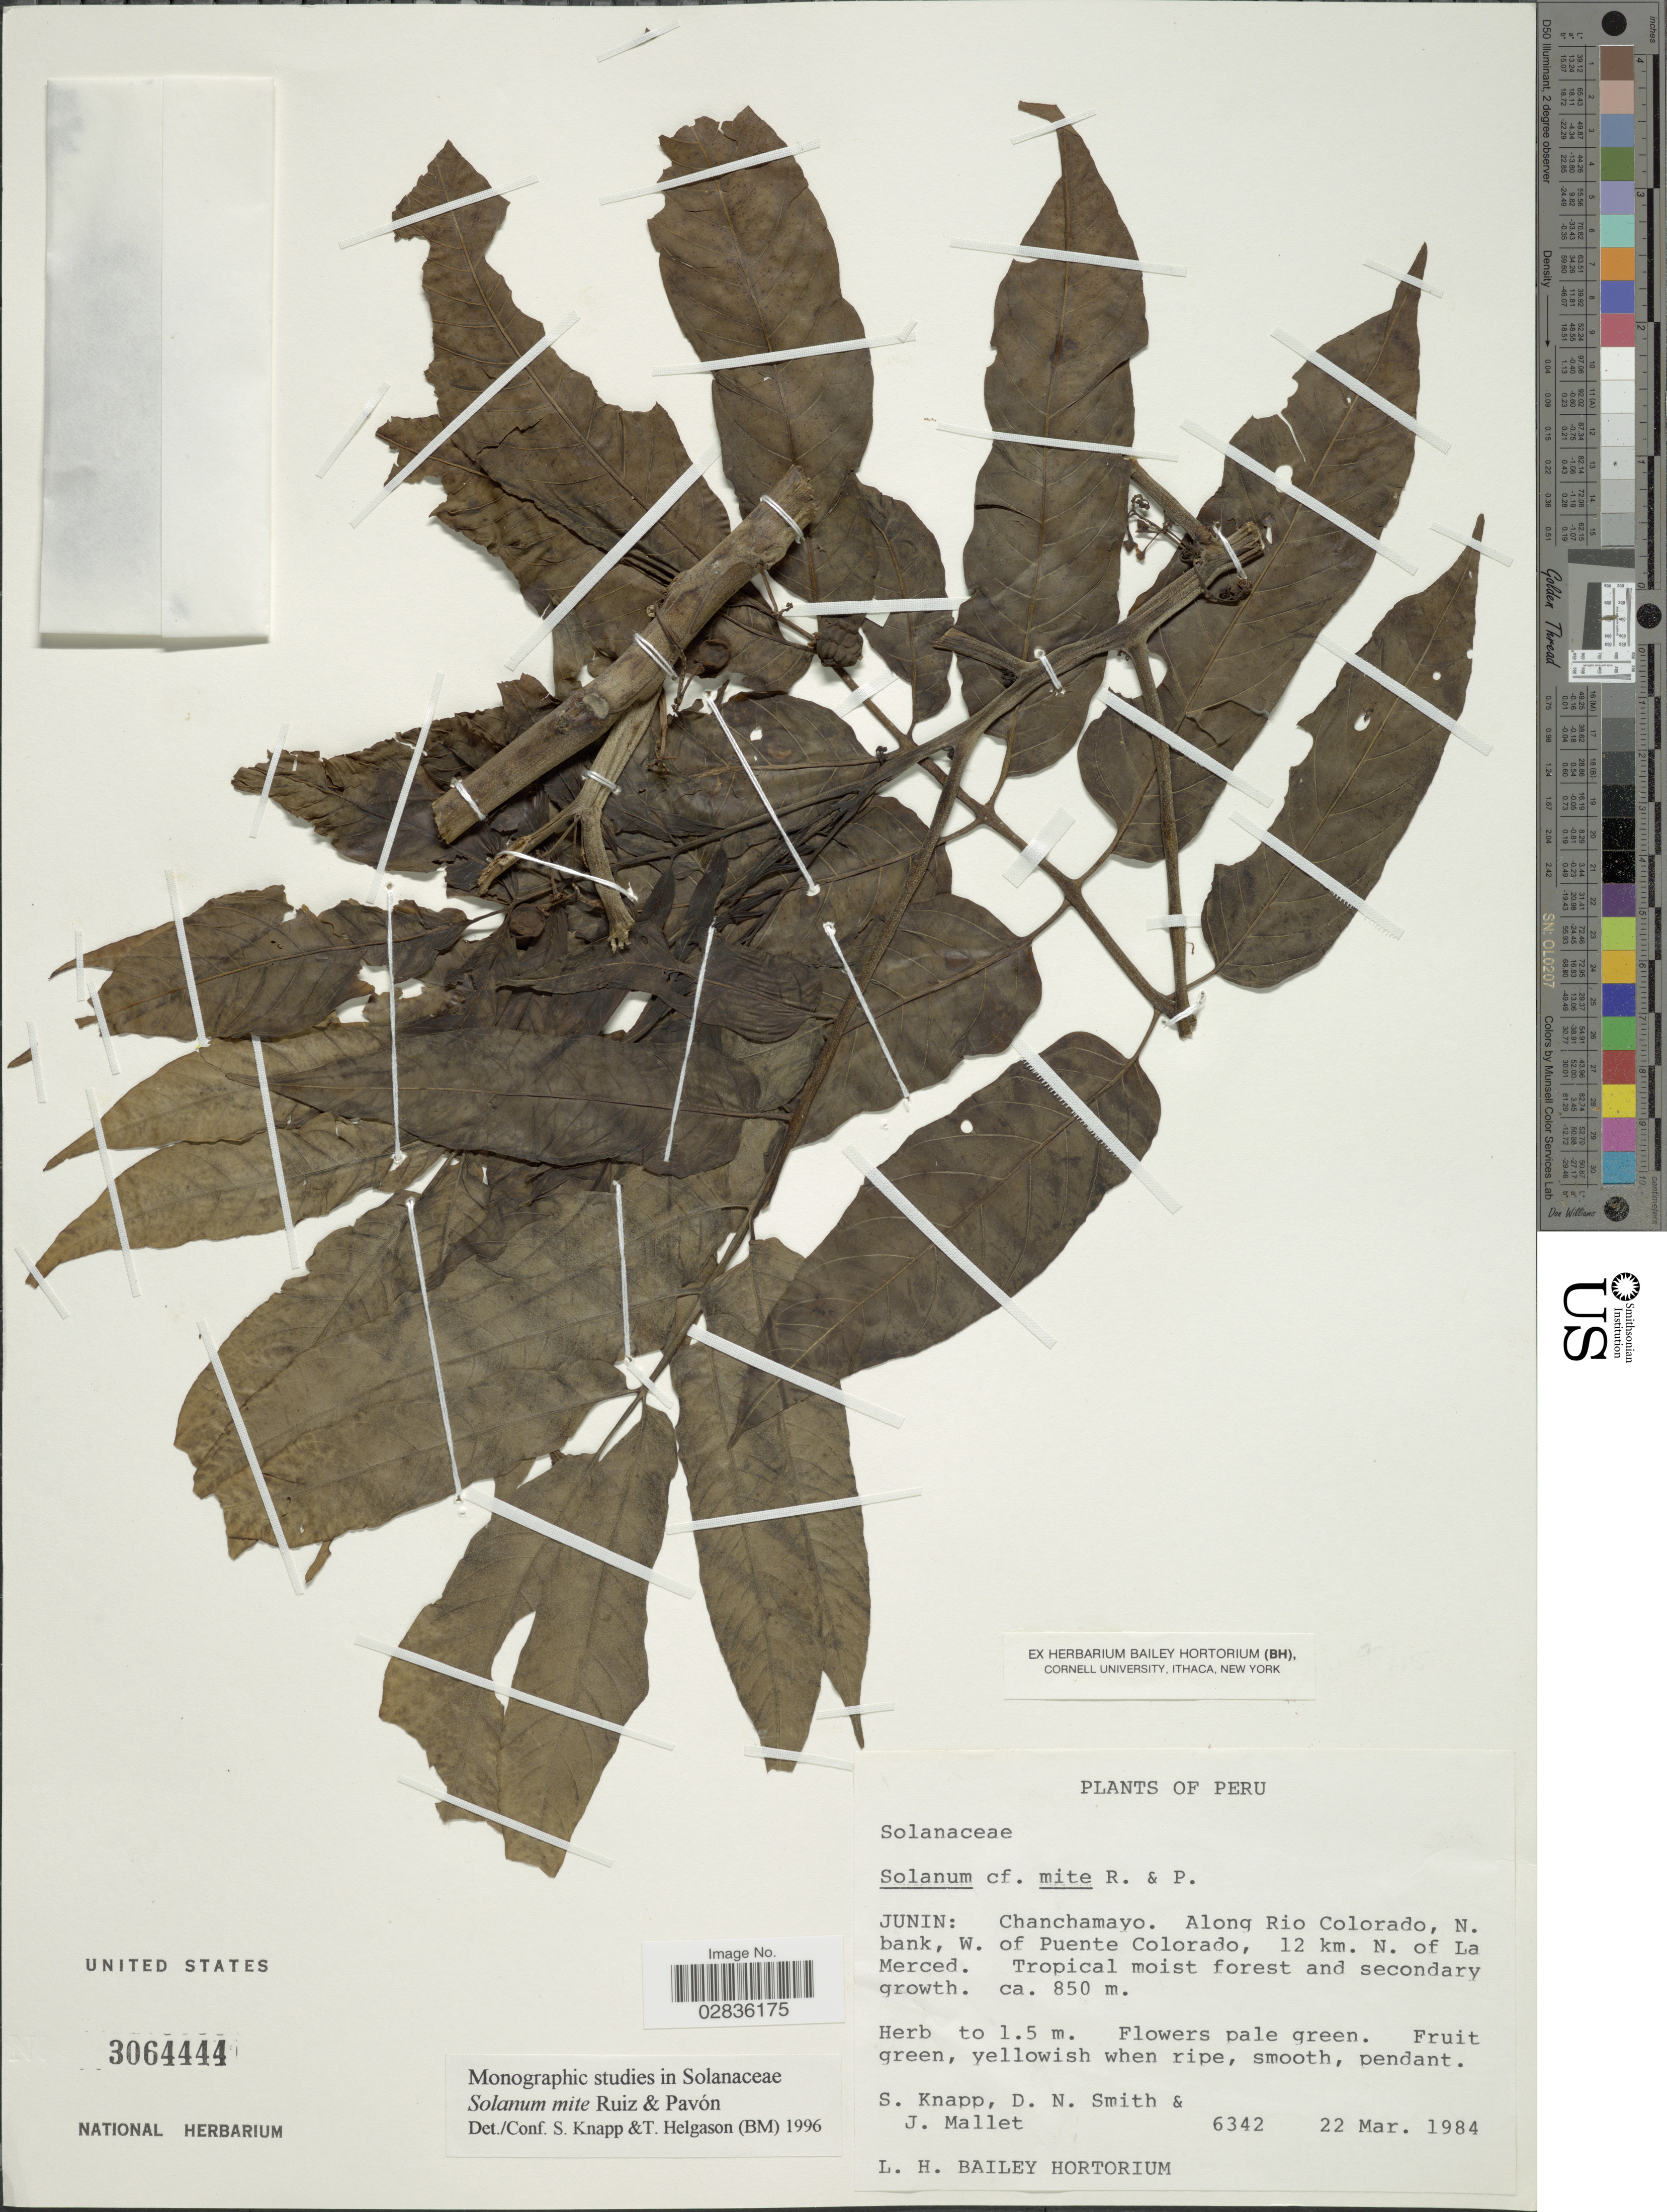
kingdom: Plantae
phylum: Tracheophyta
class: Magnoliopsida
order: Solanales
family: Solanaceae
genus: Solanum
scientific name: Solanum mite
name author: Ruiz & Pav.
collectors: S. Knapp, D. Smith & J. Mallett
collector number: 6342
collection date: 1984-03-22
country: Peru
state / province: Junín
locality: Chanchamayo. Along Rio Colorado, N. bank, W. of Puente Colorado, 12 km. N. of La Merced.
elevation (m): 850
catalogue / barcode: US 3064444